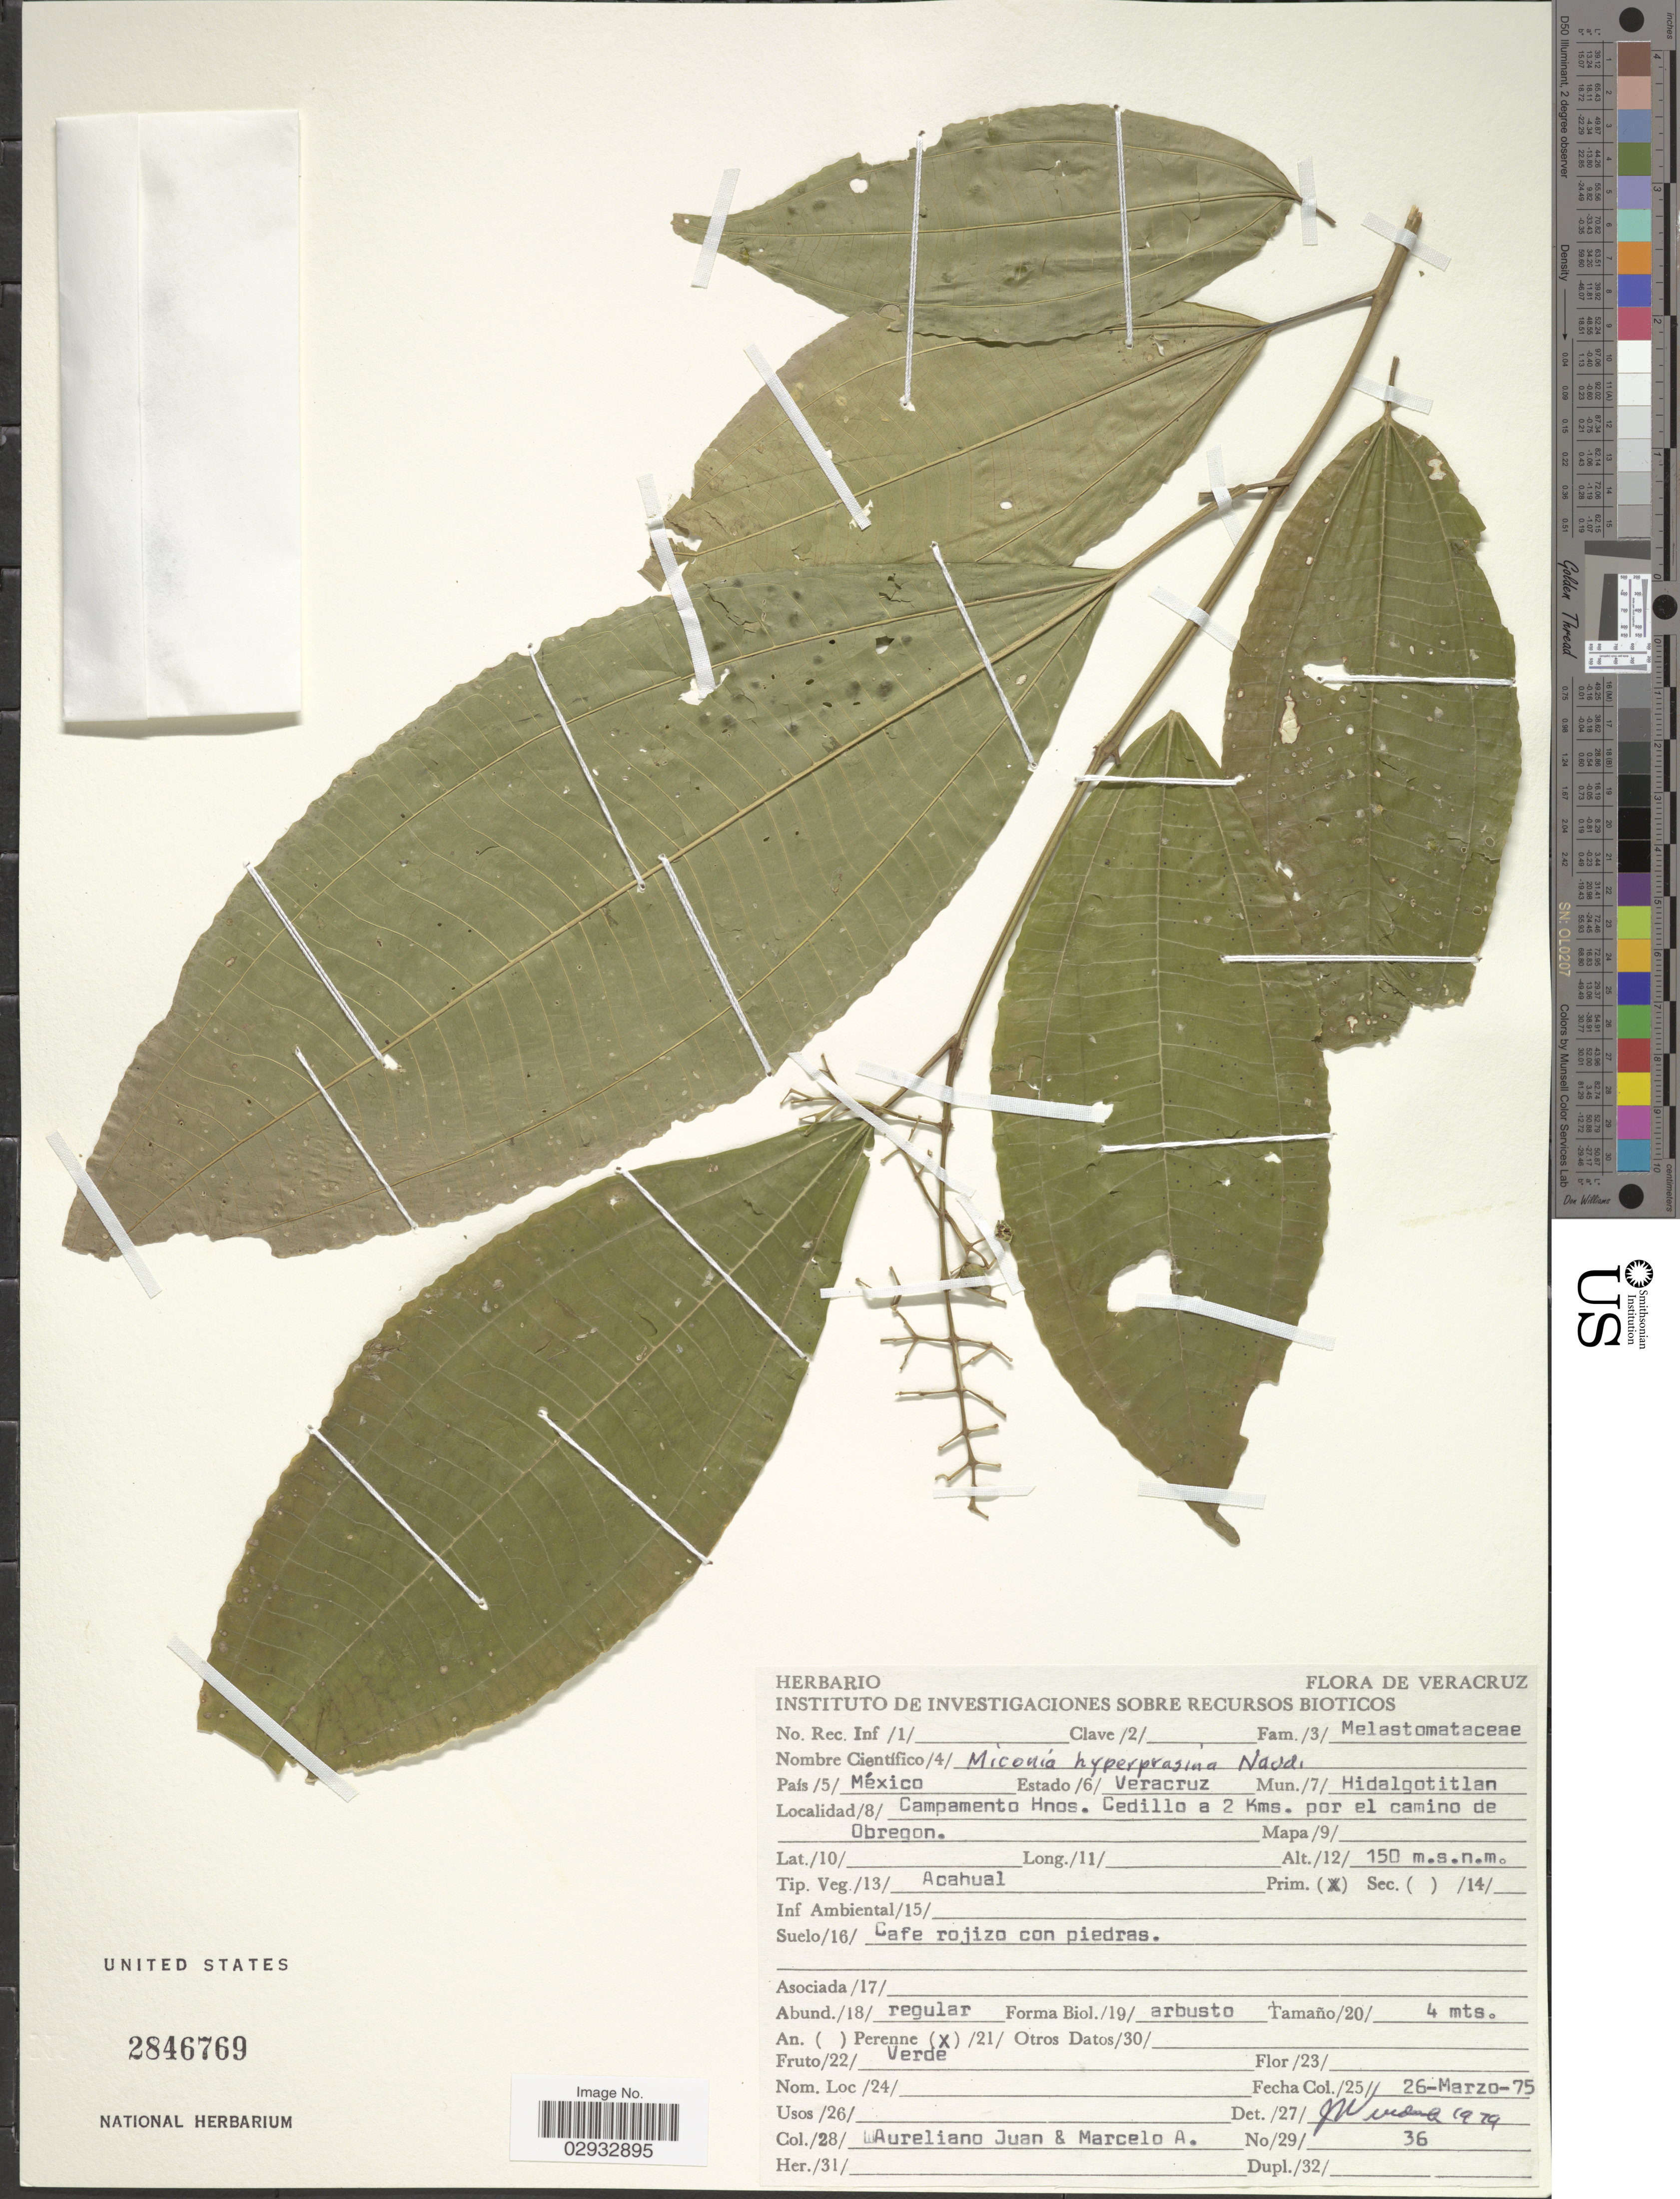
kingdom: Plantae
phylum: Tracheophyta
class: Magnoliopsida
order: Myrtales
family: Melastomataceae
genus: Miconia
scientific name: Miconia hyperprasina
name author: Naudin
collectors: J. Aureliano & A. Marcelo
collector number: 36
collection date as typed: Transcribed d/m/y: 26/3/75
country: Mexico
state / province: Veracruz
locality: Estado Veracruz. Mun. Hidalgotitlan. Campamento Hnos. Cedillo a 2 Kms. por el camino de Obregon.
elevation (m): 150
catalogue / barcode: US 2846769